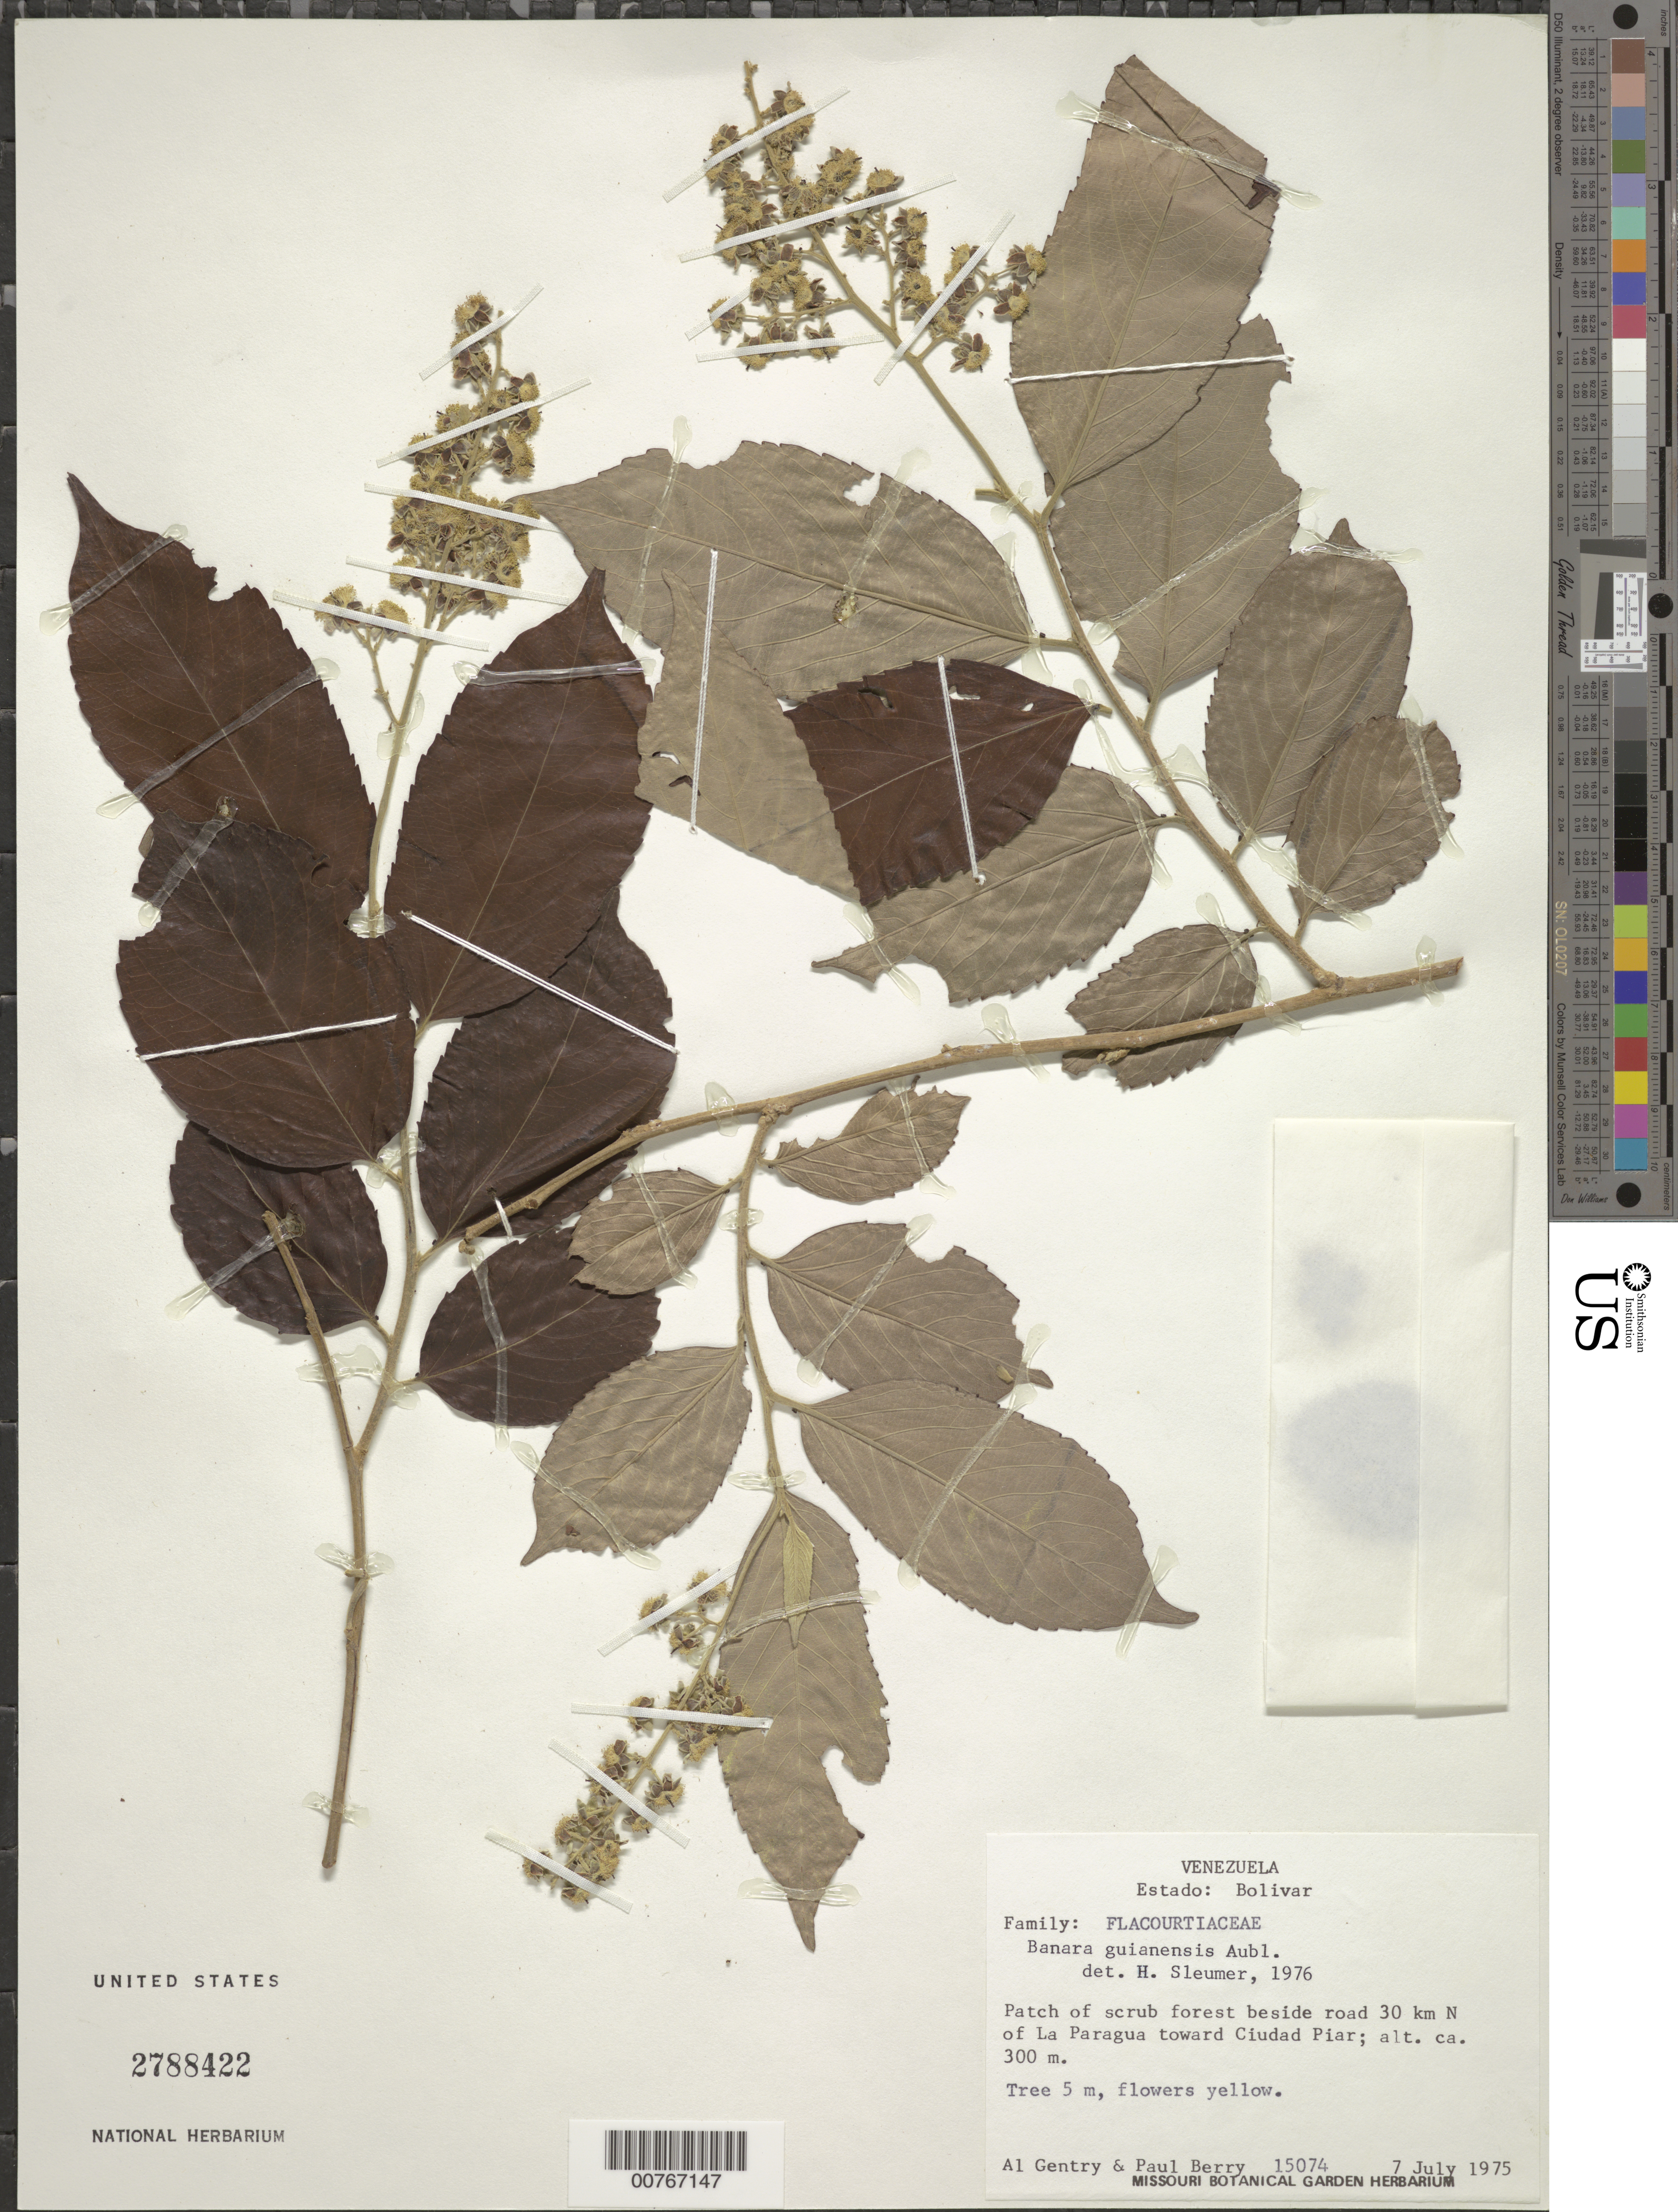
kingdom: Plantae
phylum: Tracheophyta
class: Magnoliopsida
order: Malpighiales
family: Salicaceae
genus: Banara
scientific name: Banara guianensis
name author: Aubl.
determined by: Sleumer, H. O.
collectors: A. H. Gentry & P. Berry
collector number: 15074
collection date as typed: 7-Jul-75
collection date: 1975-07-07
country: Venezuela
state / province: Bolívar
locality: La Paragua-Ciudad Piar Road, 1-7 km N of La Paragua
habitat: Scrub forest beside road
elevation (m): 300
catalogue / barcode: US 2788422